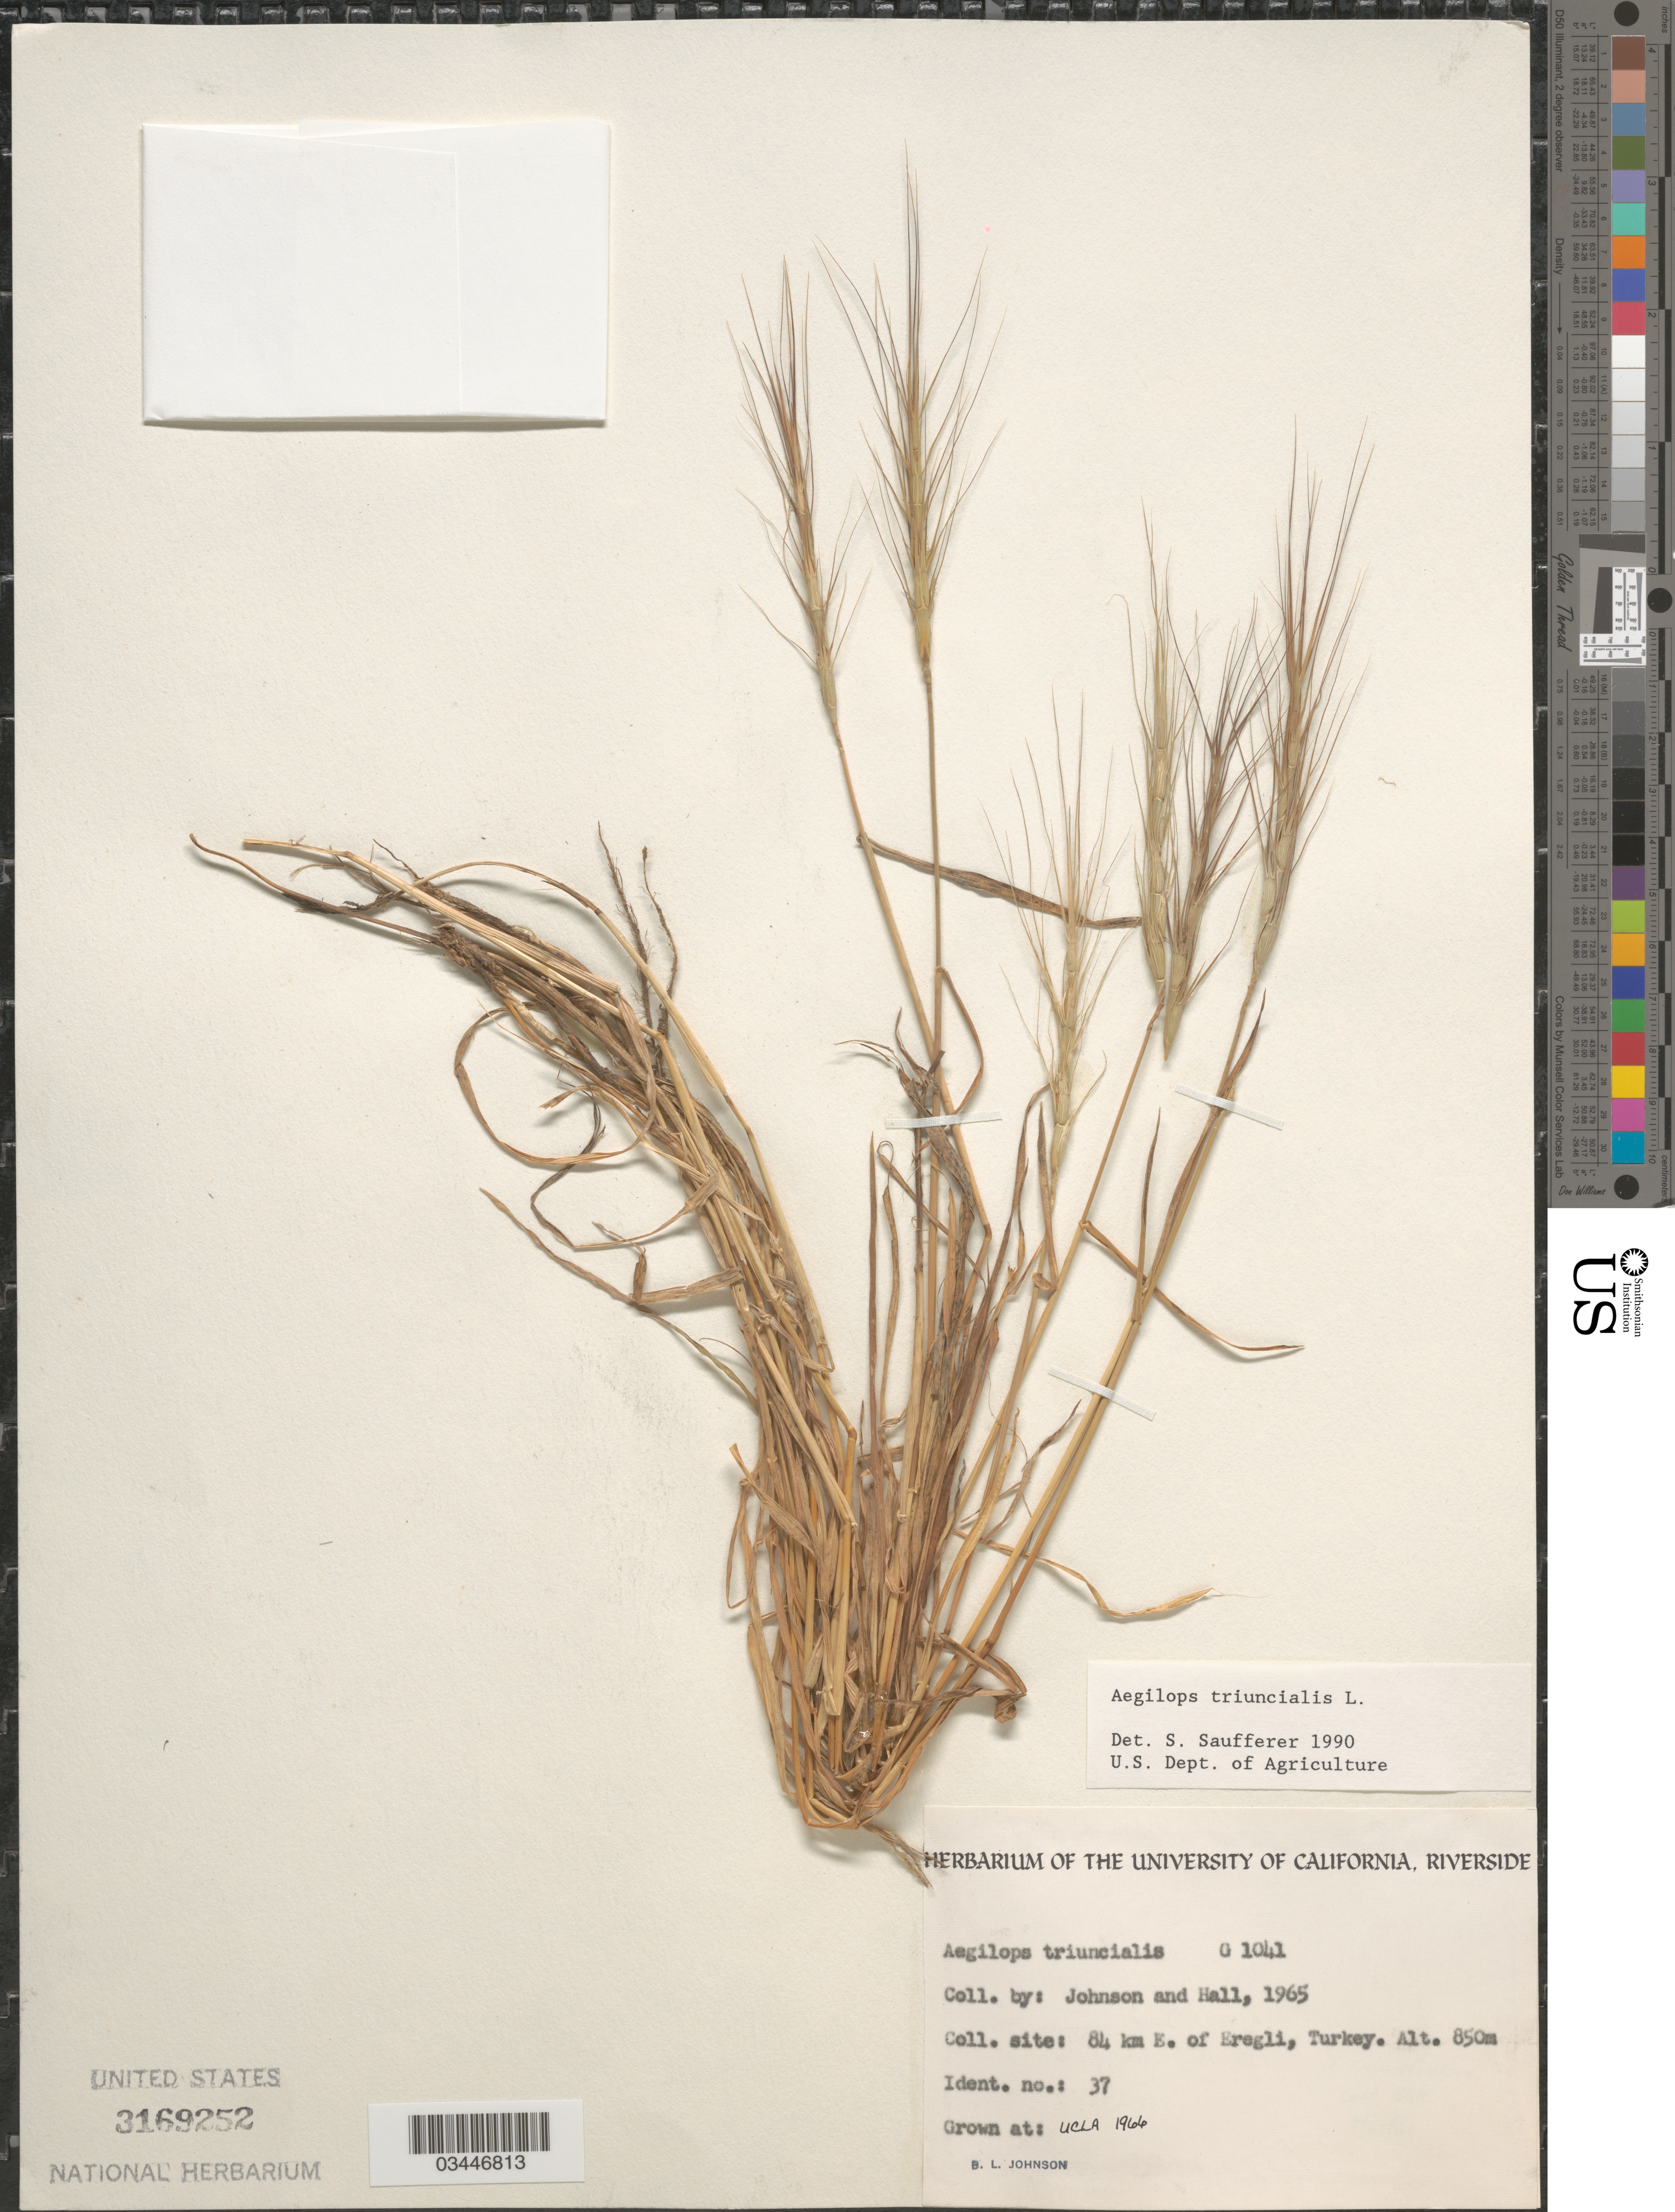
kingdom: Plantae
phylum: Tracheophyta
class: Liliopsida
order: Poales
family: Poaceae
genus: Aegilops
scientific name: Aegilops triuncialis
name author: L.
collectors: B. Johnson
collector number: G1041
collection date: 1906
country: United States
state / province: California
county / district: Los Angeles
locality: UCLA.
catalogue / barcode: US 3169252